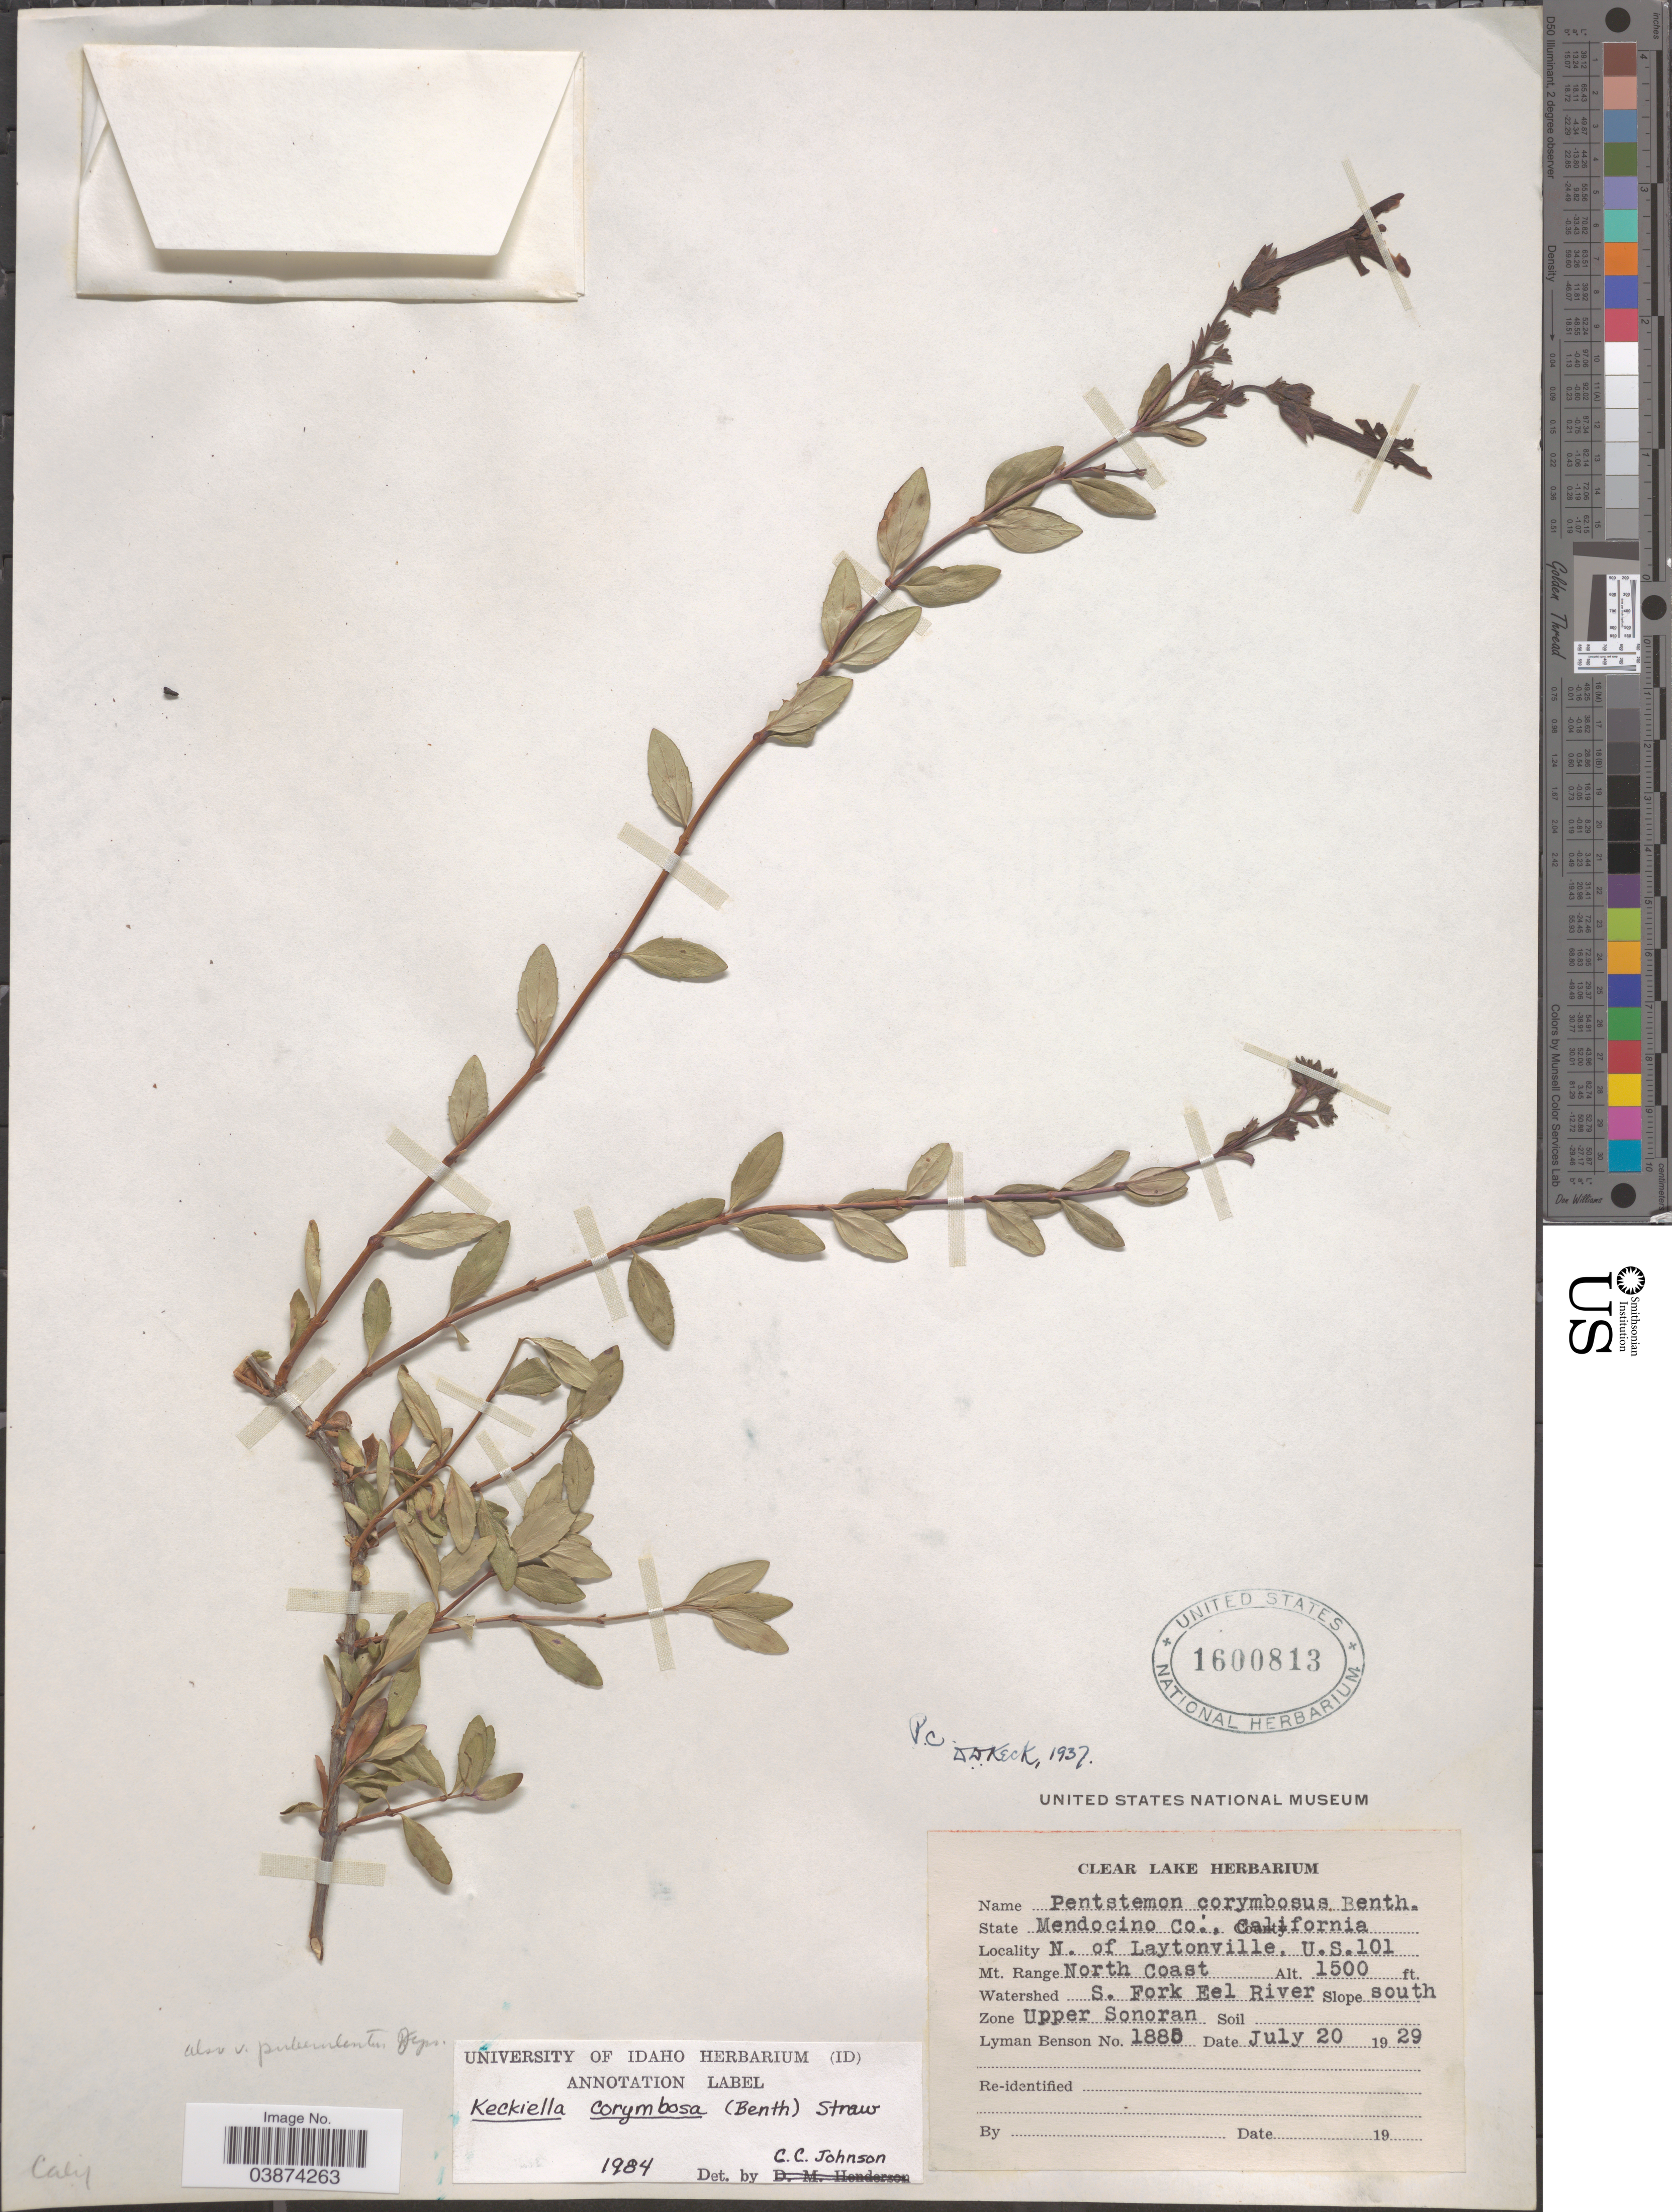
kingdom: Plantae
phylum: Tracheophyta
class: Magnoliopsida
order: Lamiales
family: Plantaginaceae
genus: Penstemon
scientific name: Penstemon corymbosus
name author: Benth.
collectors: L. D. Benson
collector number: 1885*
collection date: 1929-07-20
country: United States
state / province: California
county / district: Mendocino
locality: Mendocino Co. N. of Laytonville, U.S. 101. Mt. Range North Coast. Watershed S. Fork Eel River. Slope South. Zone Upper Sonoran.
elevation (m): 457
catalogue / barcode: US 1600813